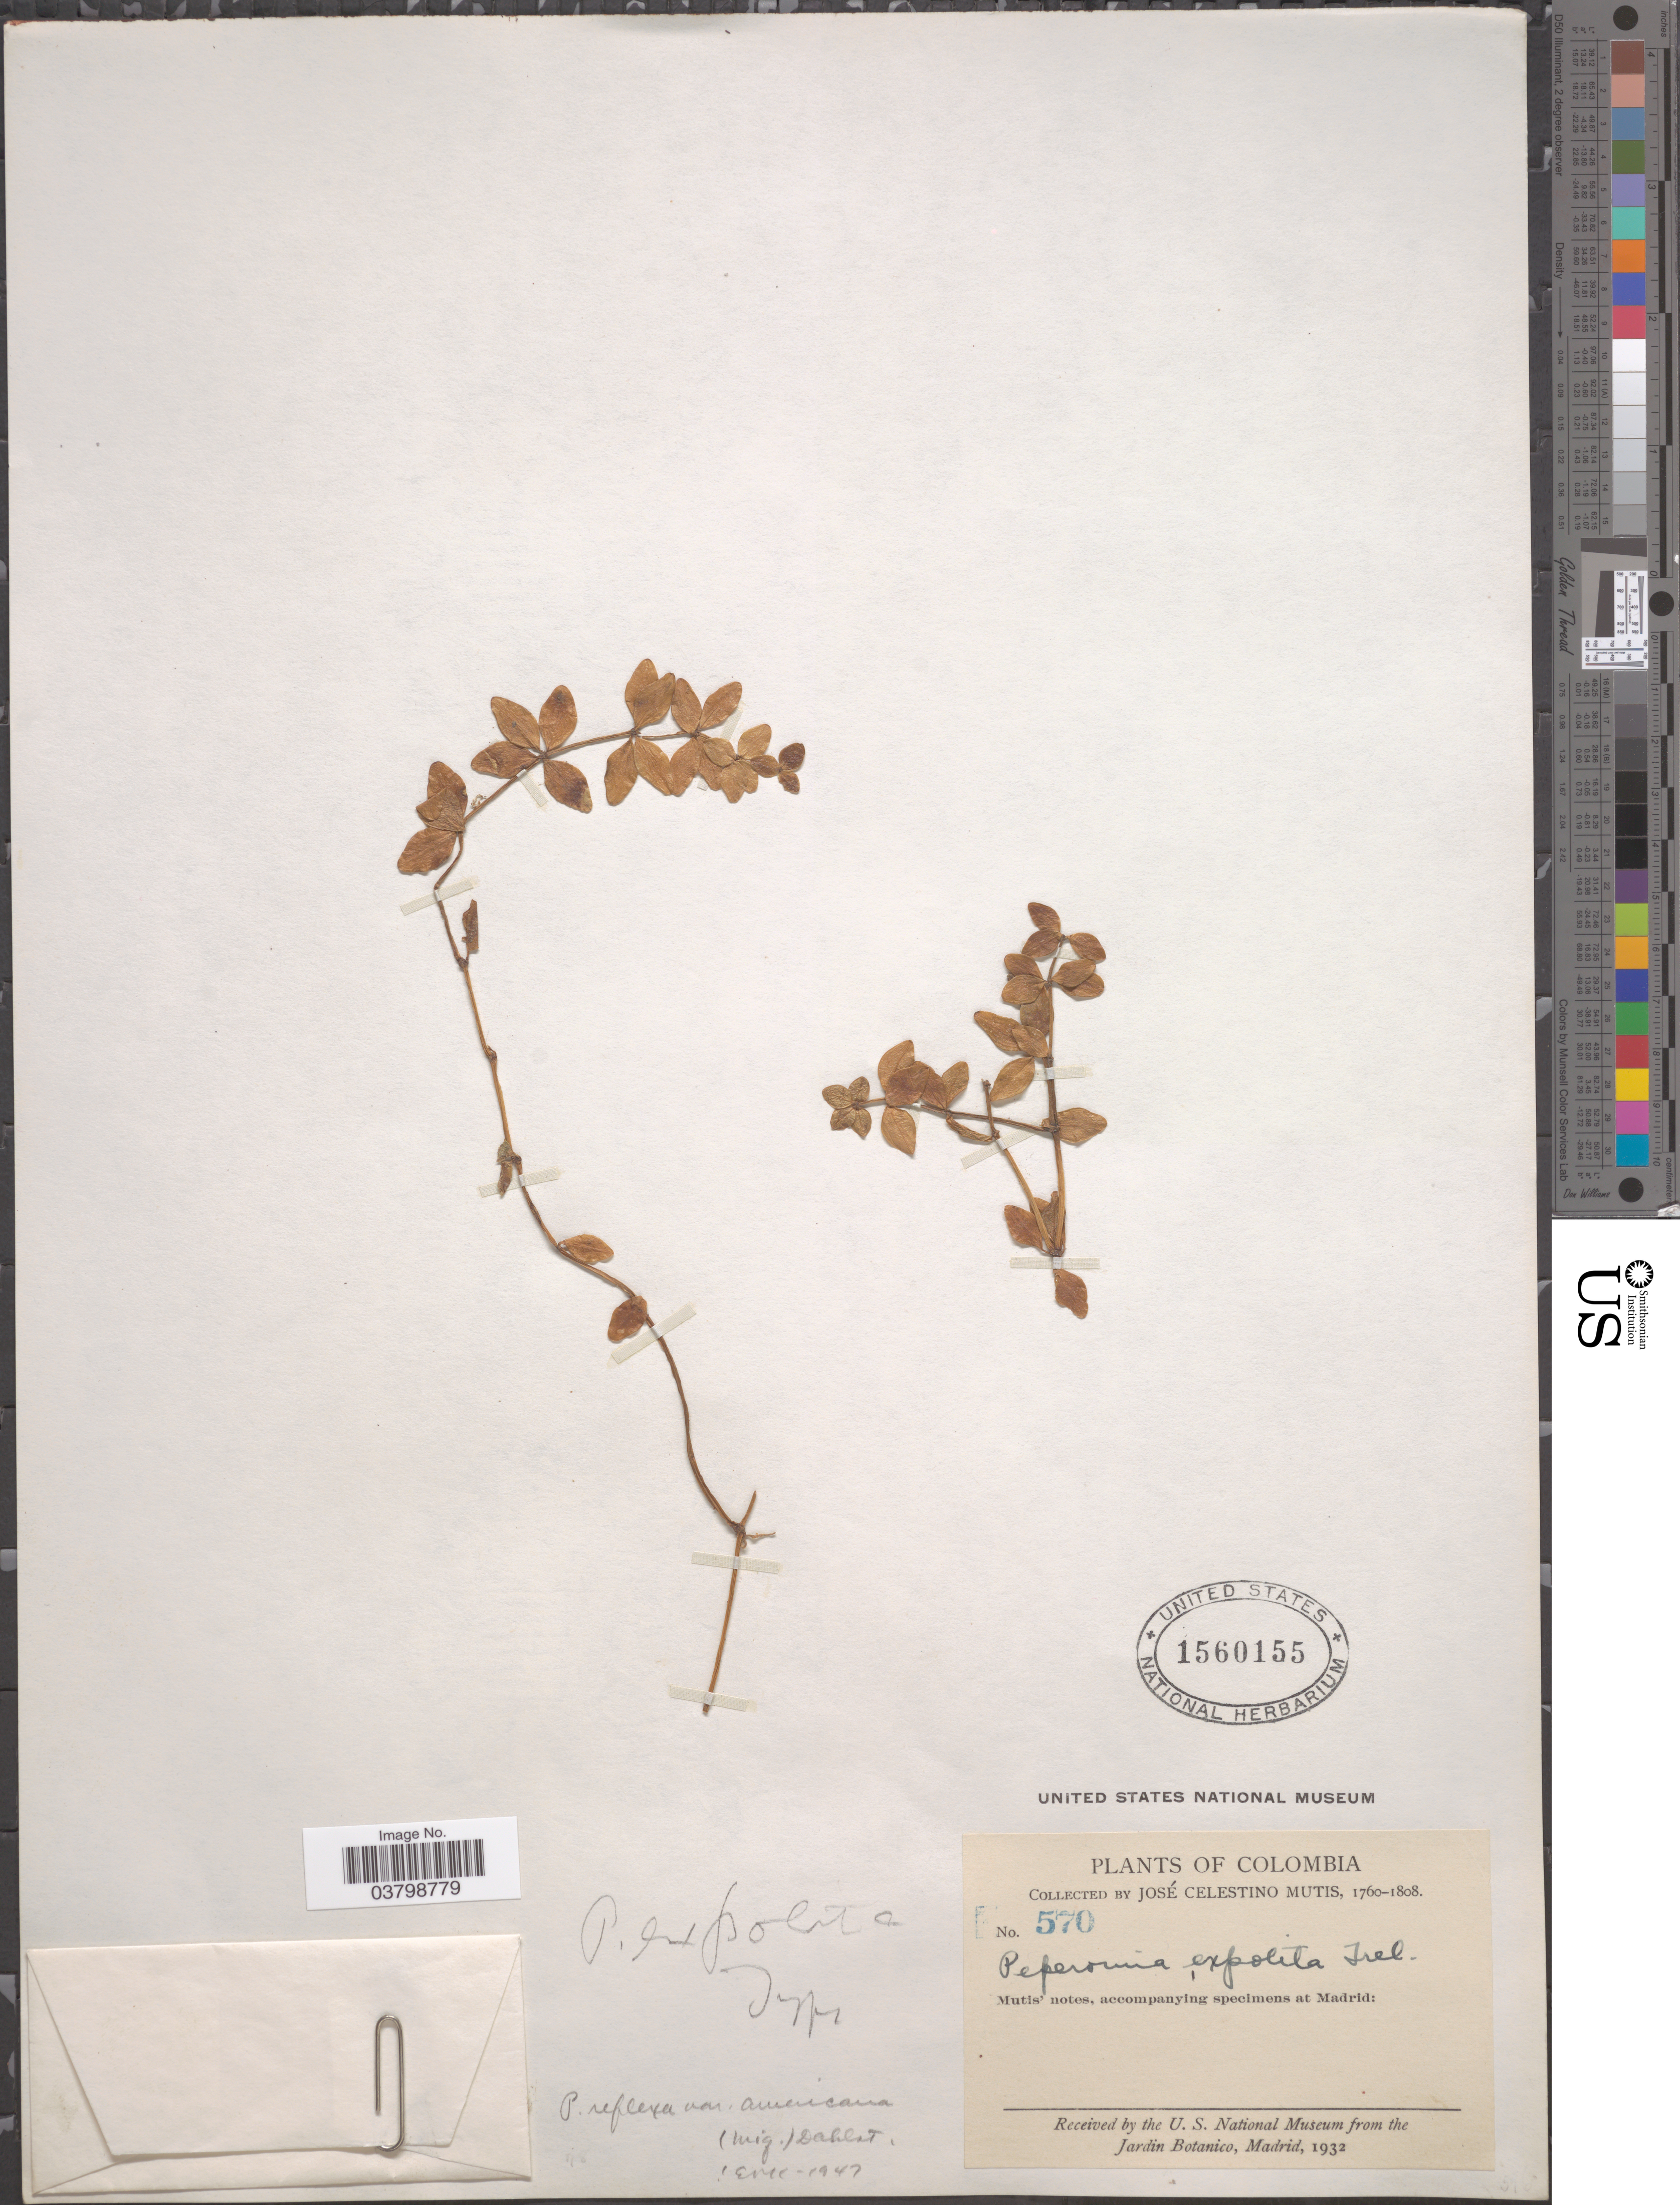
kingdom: Plantae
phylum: Tracheophyta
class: Magnoliopsida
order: Piperales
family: Piperaceae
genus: Peperomia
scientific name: Peperomia tetraphylla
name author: (G. Forst.) Hook. & Arn.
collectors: J. C. B. Mutis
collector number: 570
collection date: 1760/1808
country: Colombia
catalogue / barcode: US 1560155